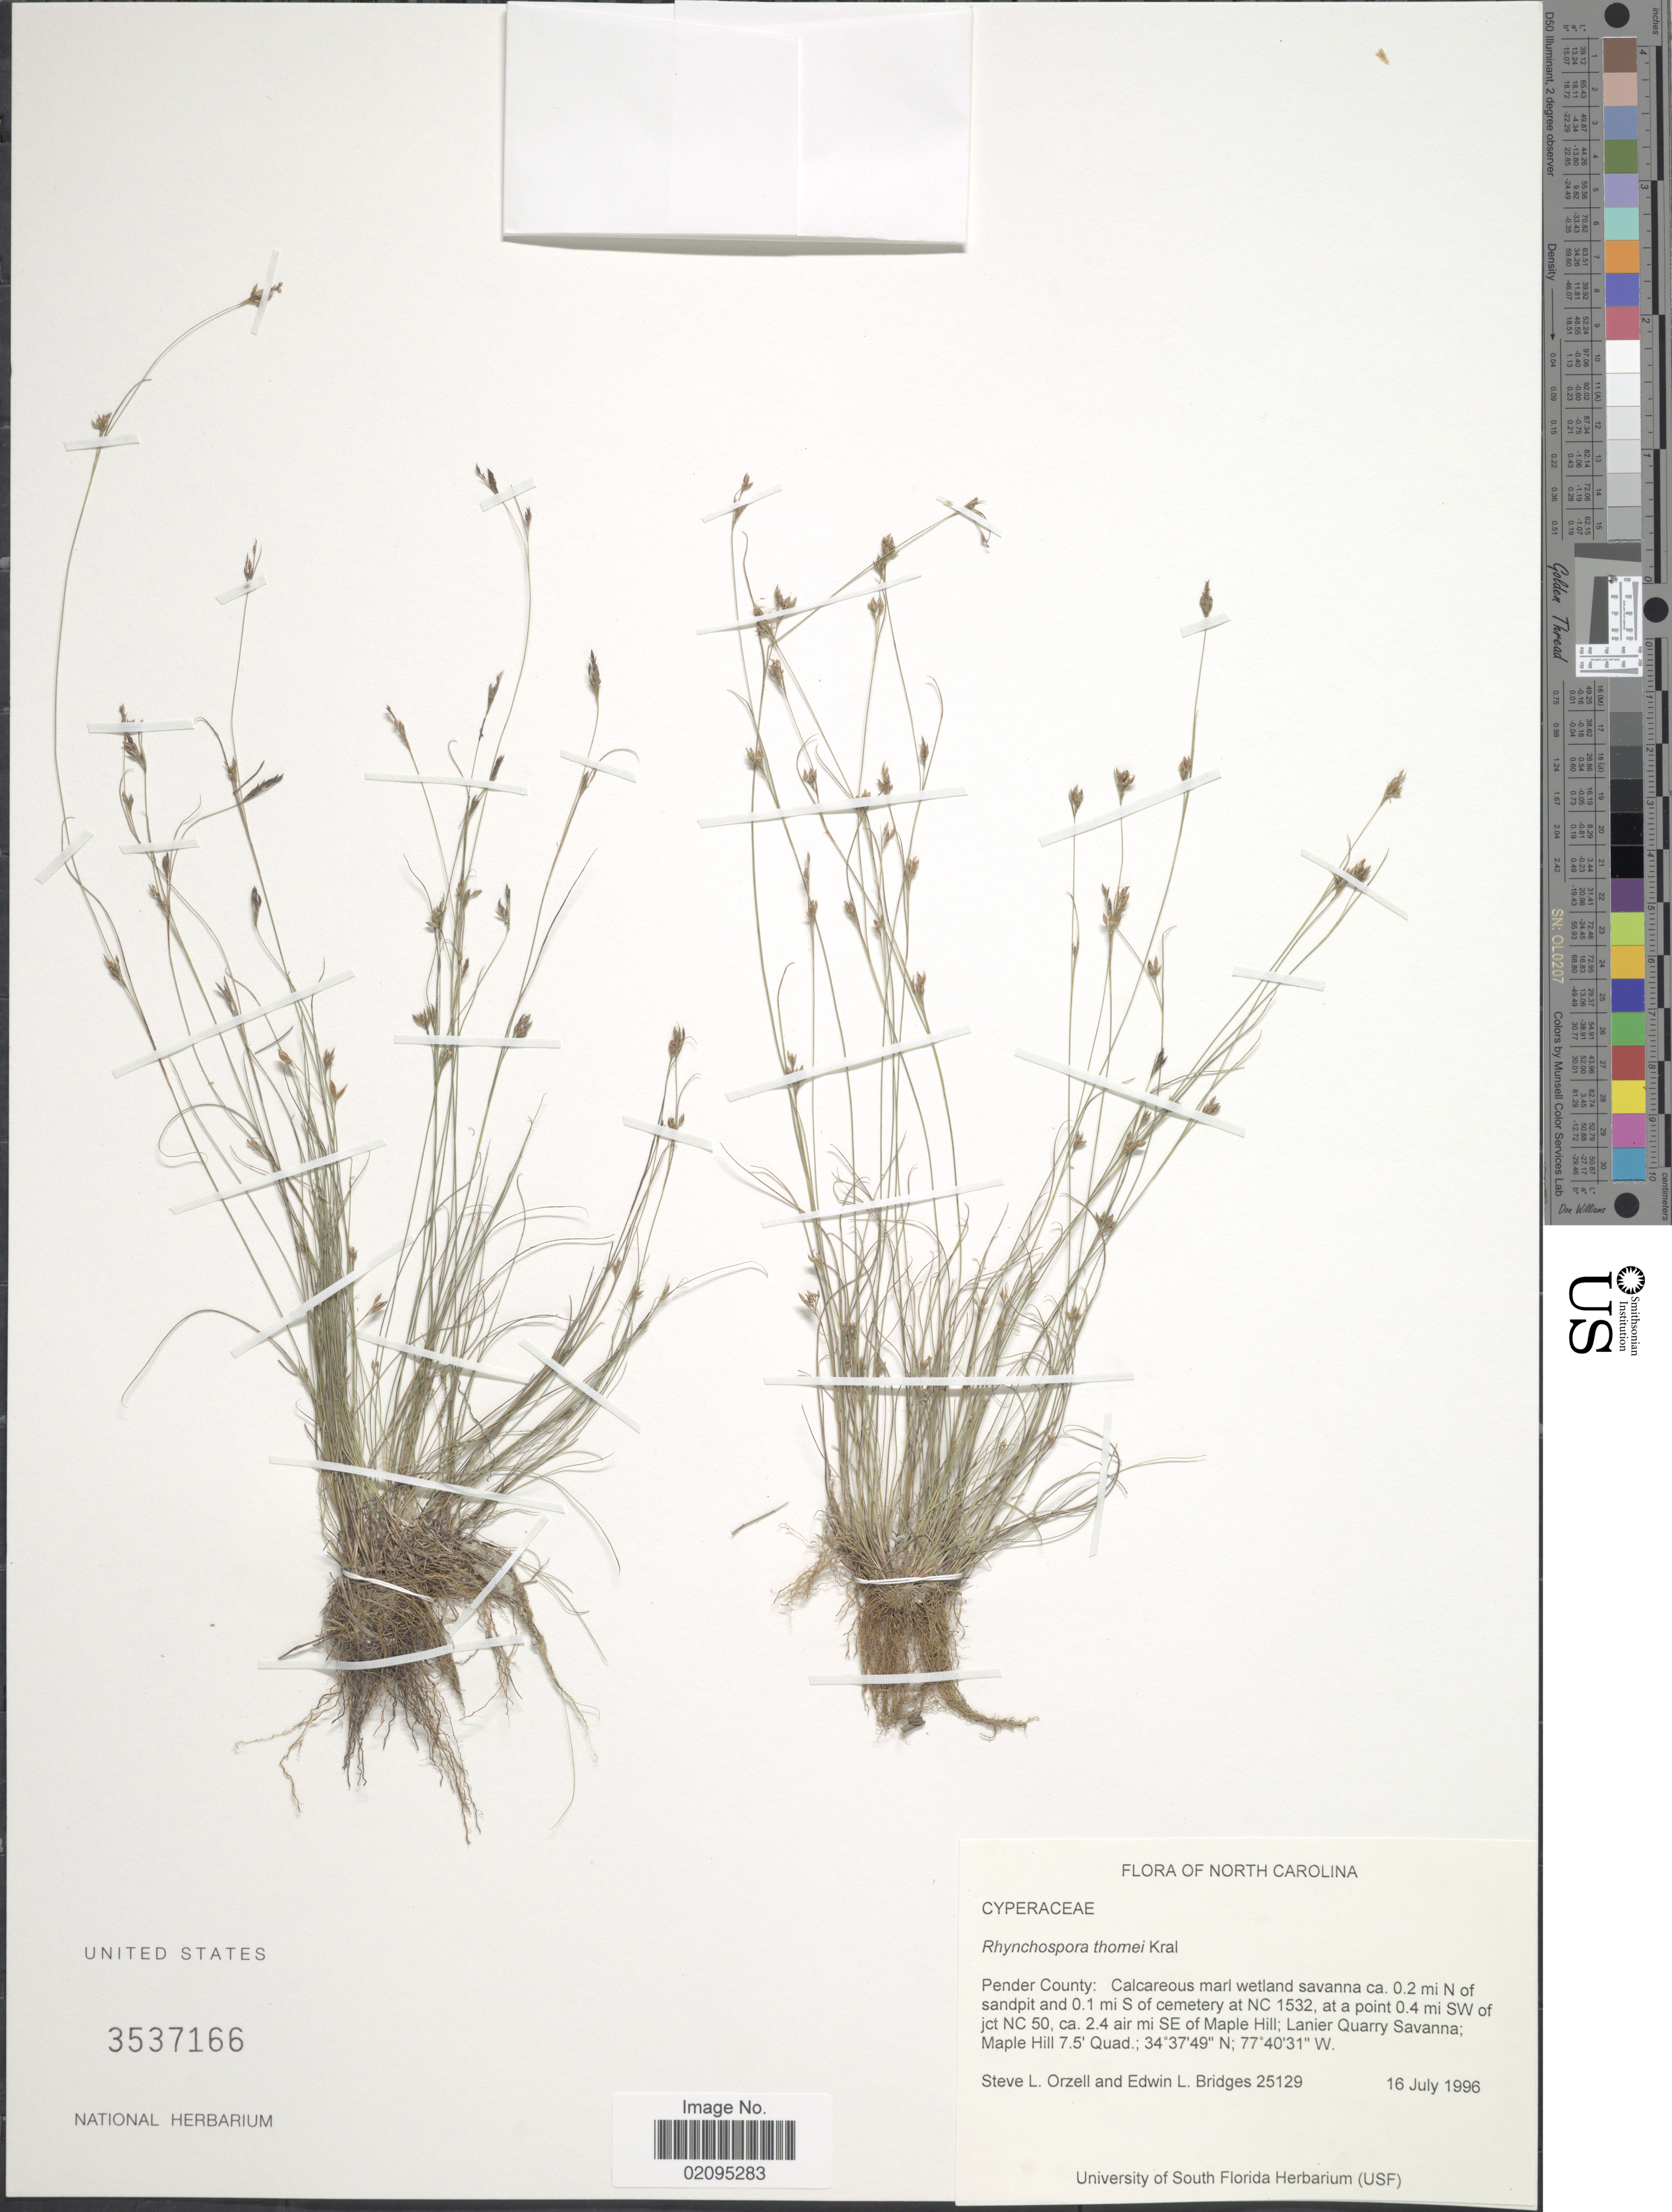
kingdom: Plantae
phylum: Tracheophyta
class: Liliopsida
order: Poales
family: Cyperaceae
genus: Rhynchospora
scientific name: Rhynchospora thornei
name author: Kral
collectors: S. Orzell & E. Bridges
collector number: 25129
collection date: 1996-07-16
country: United States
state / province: North Carolina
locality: Pender County: valcareous marl wetland savanna ca. 0.2 mi N of sandpit and 0.1 mi S of cemetery at NC 1532, at a point 0.4 mi SW of jct NC 50, ca. 2.4 air mi SE of Maple Hill; Lanier Quarry Savanna; Maple Hill 7.5' Quad.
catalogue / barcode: US 3537166